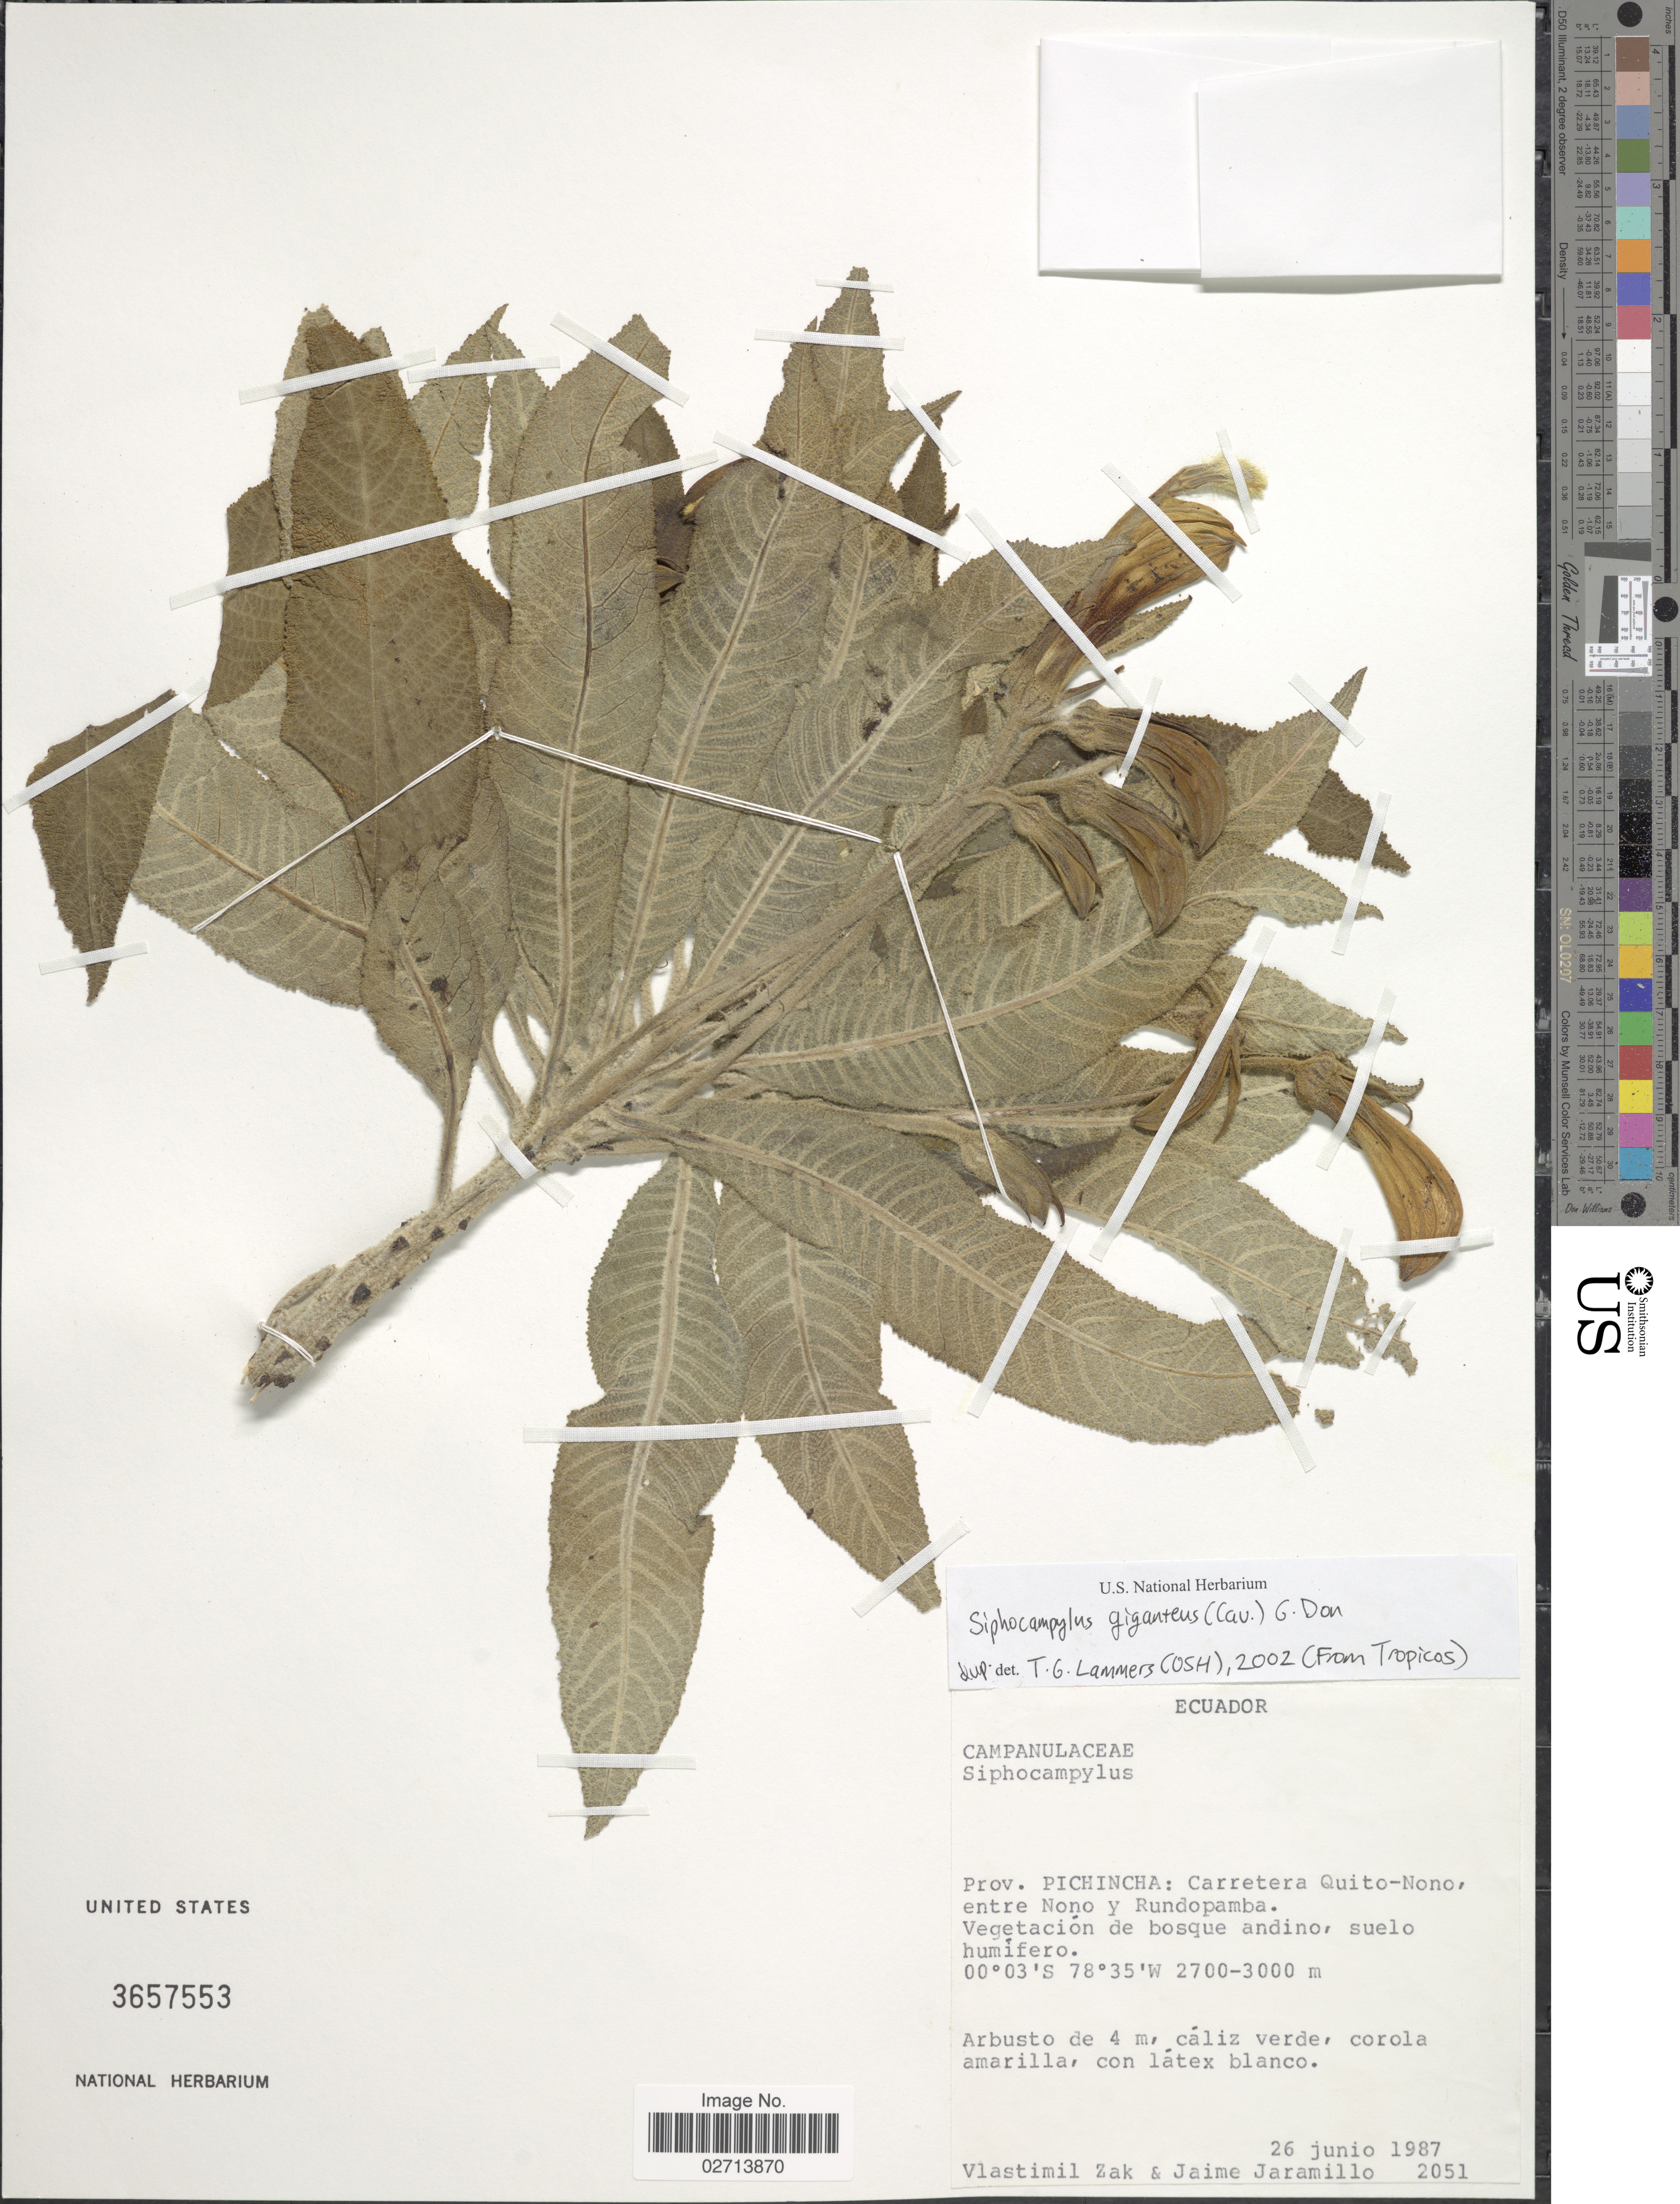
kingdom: Plantae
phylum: Tracheophyta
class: Magnoliopsida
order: Asterales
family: Campanulaceae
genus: Siphocampylus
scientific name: Siphocampylus giganteus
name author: (Cav.) G. Don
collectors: V. Zak & J. Jaramillo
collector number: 2051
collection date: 1987-06-26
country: Ecuador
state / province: Pichincha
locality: Carretera Quito-San Juan-Nono, entre Nono y Rundopamba.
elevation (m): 2700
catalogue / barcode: US 3657553